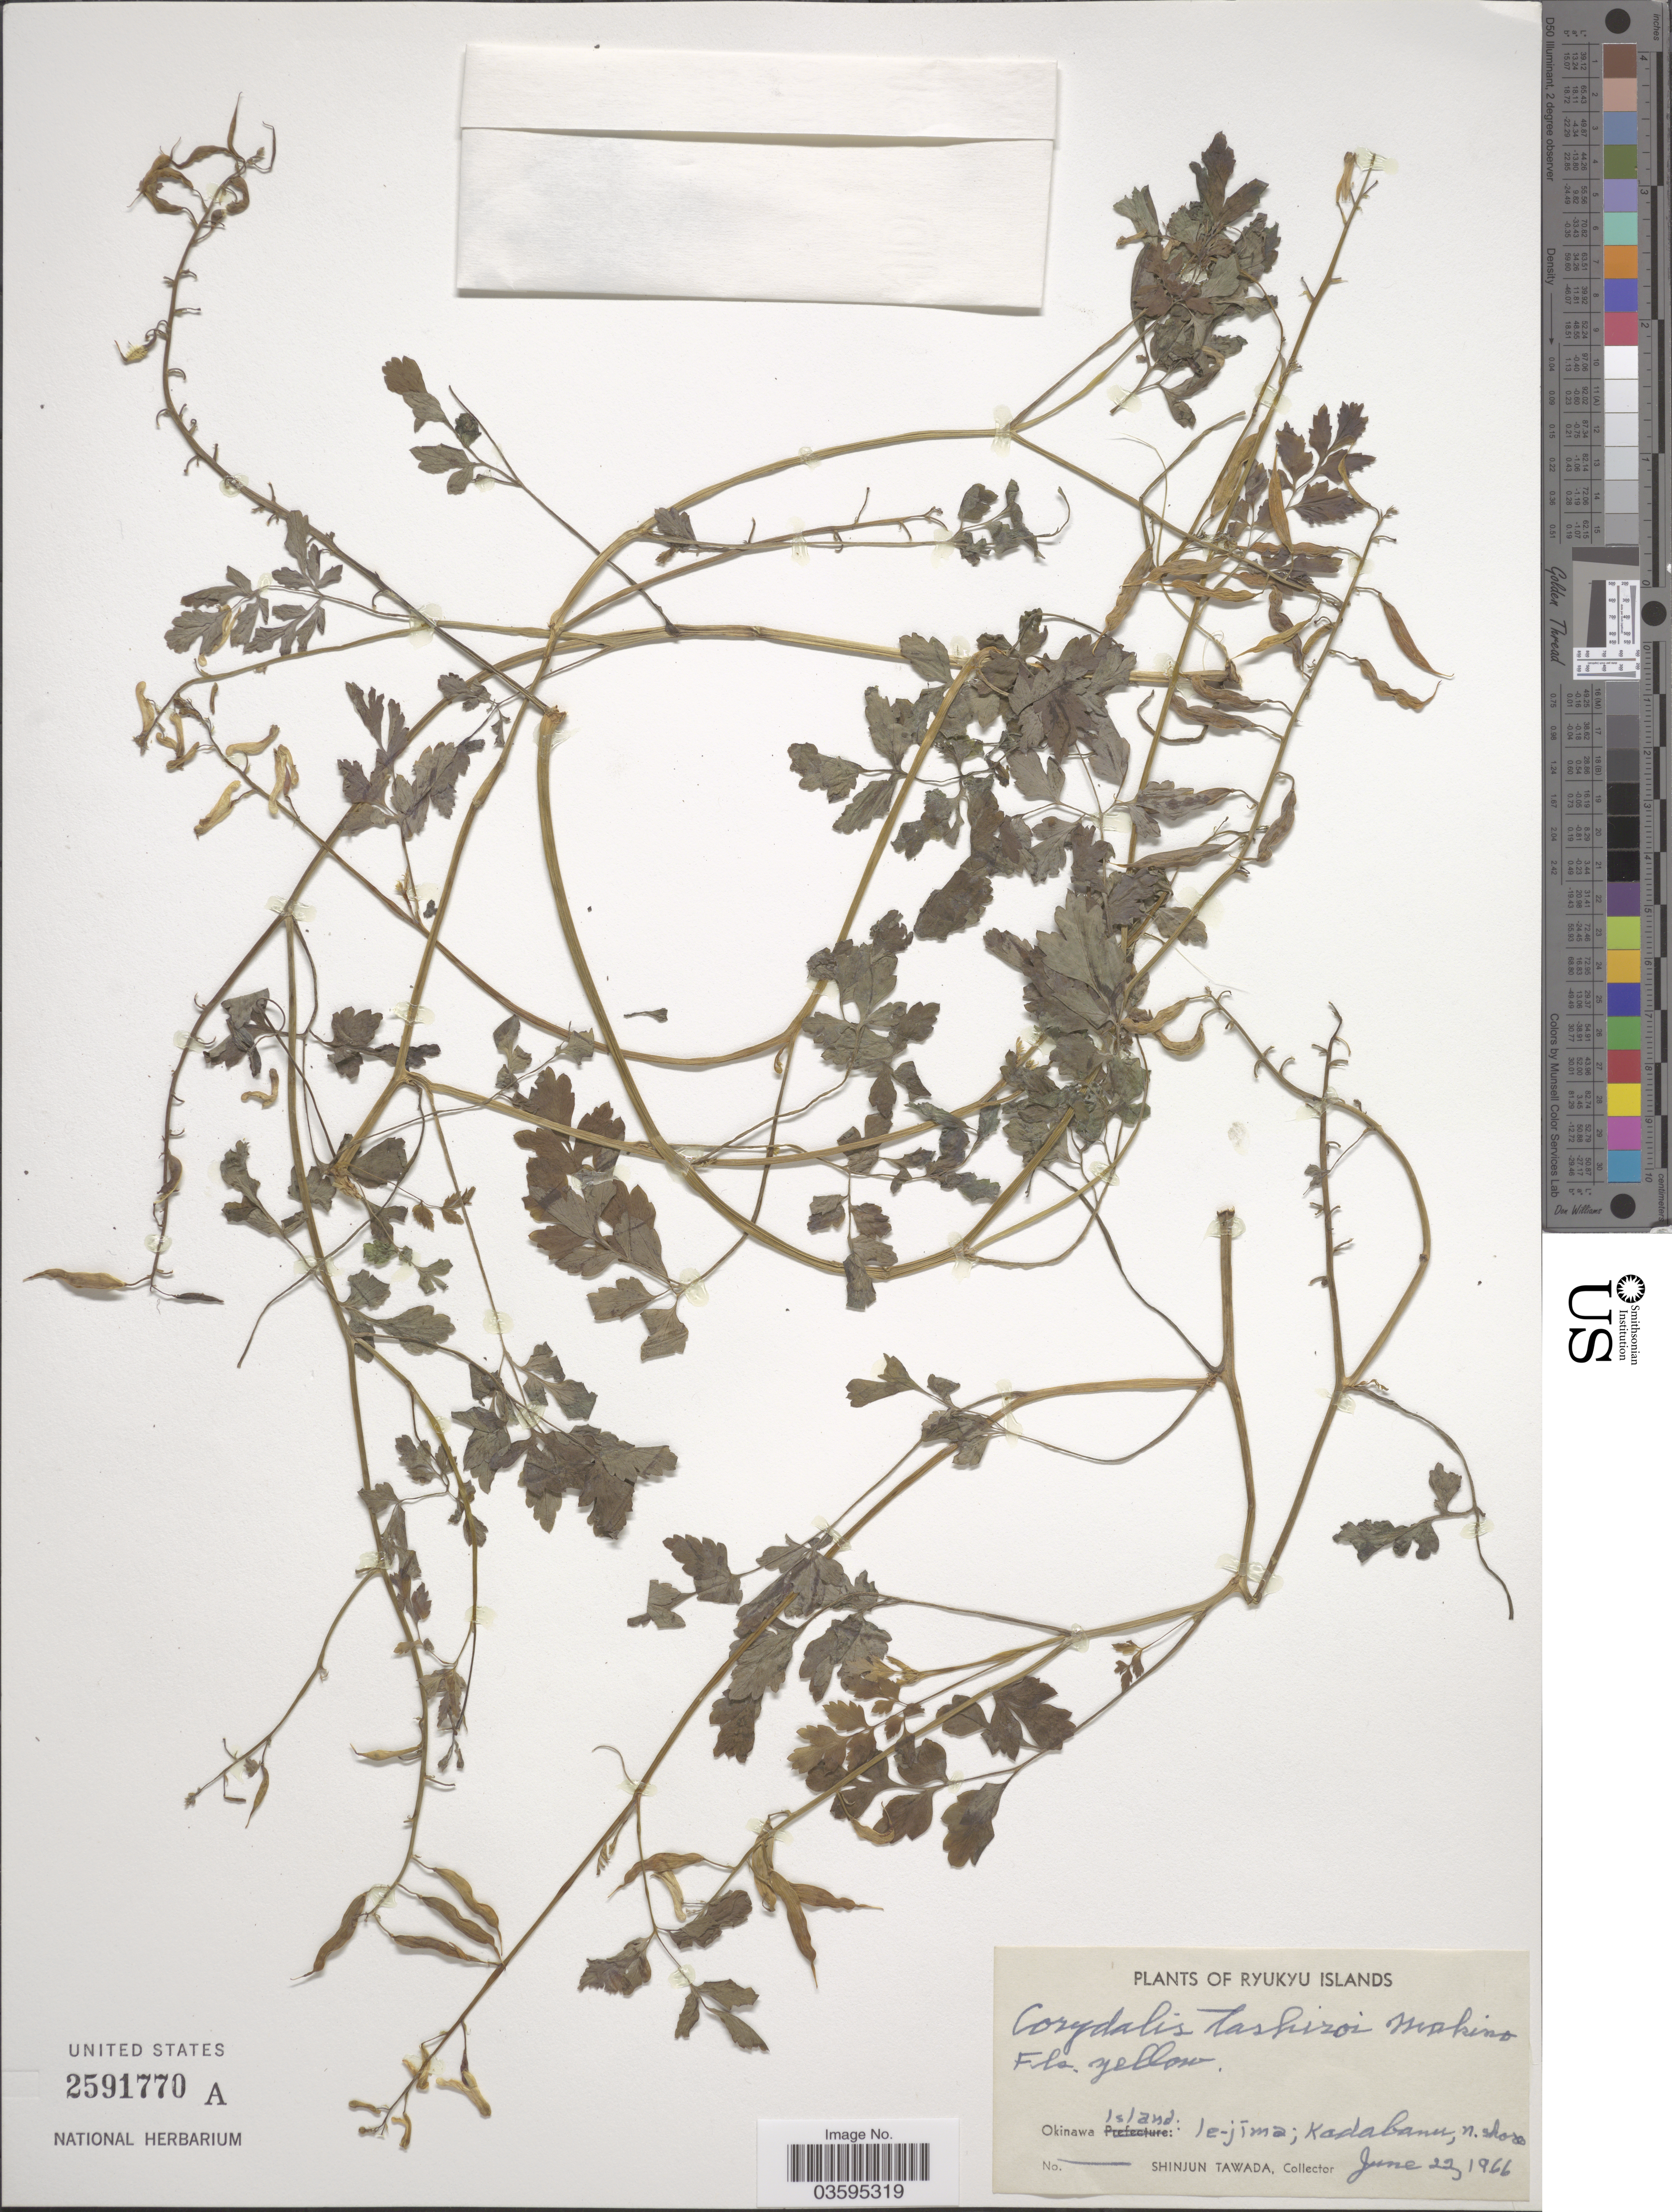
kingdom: Plantae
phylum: Tracheophyta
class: Magnoliopsida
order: Ranunculales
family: Papaveraceae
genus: Corydalis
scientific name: Corydalis tashiroi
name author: Makino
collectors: S. Tawada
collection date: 1966-06-22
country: Japan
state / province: Okinawa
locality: Ryukyu Islands. Okinawa Island: le-jima; Kadabanu, n. shore.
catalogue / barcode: US 2591770A